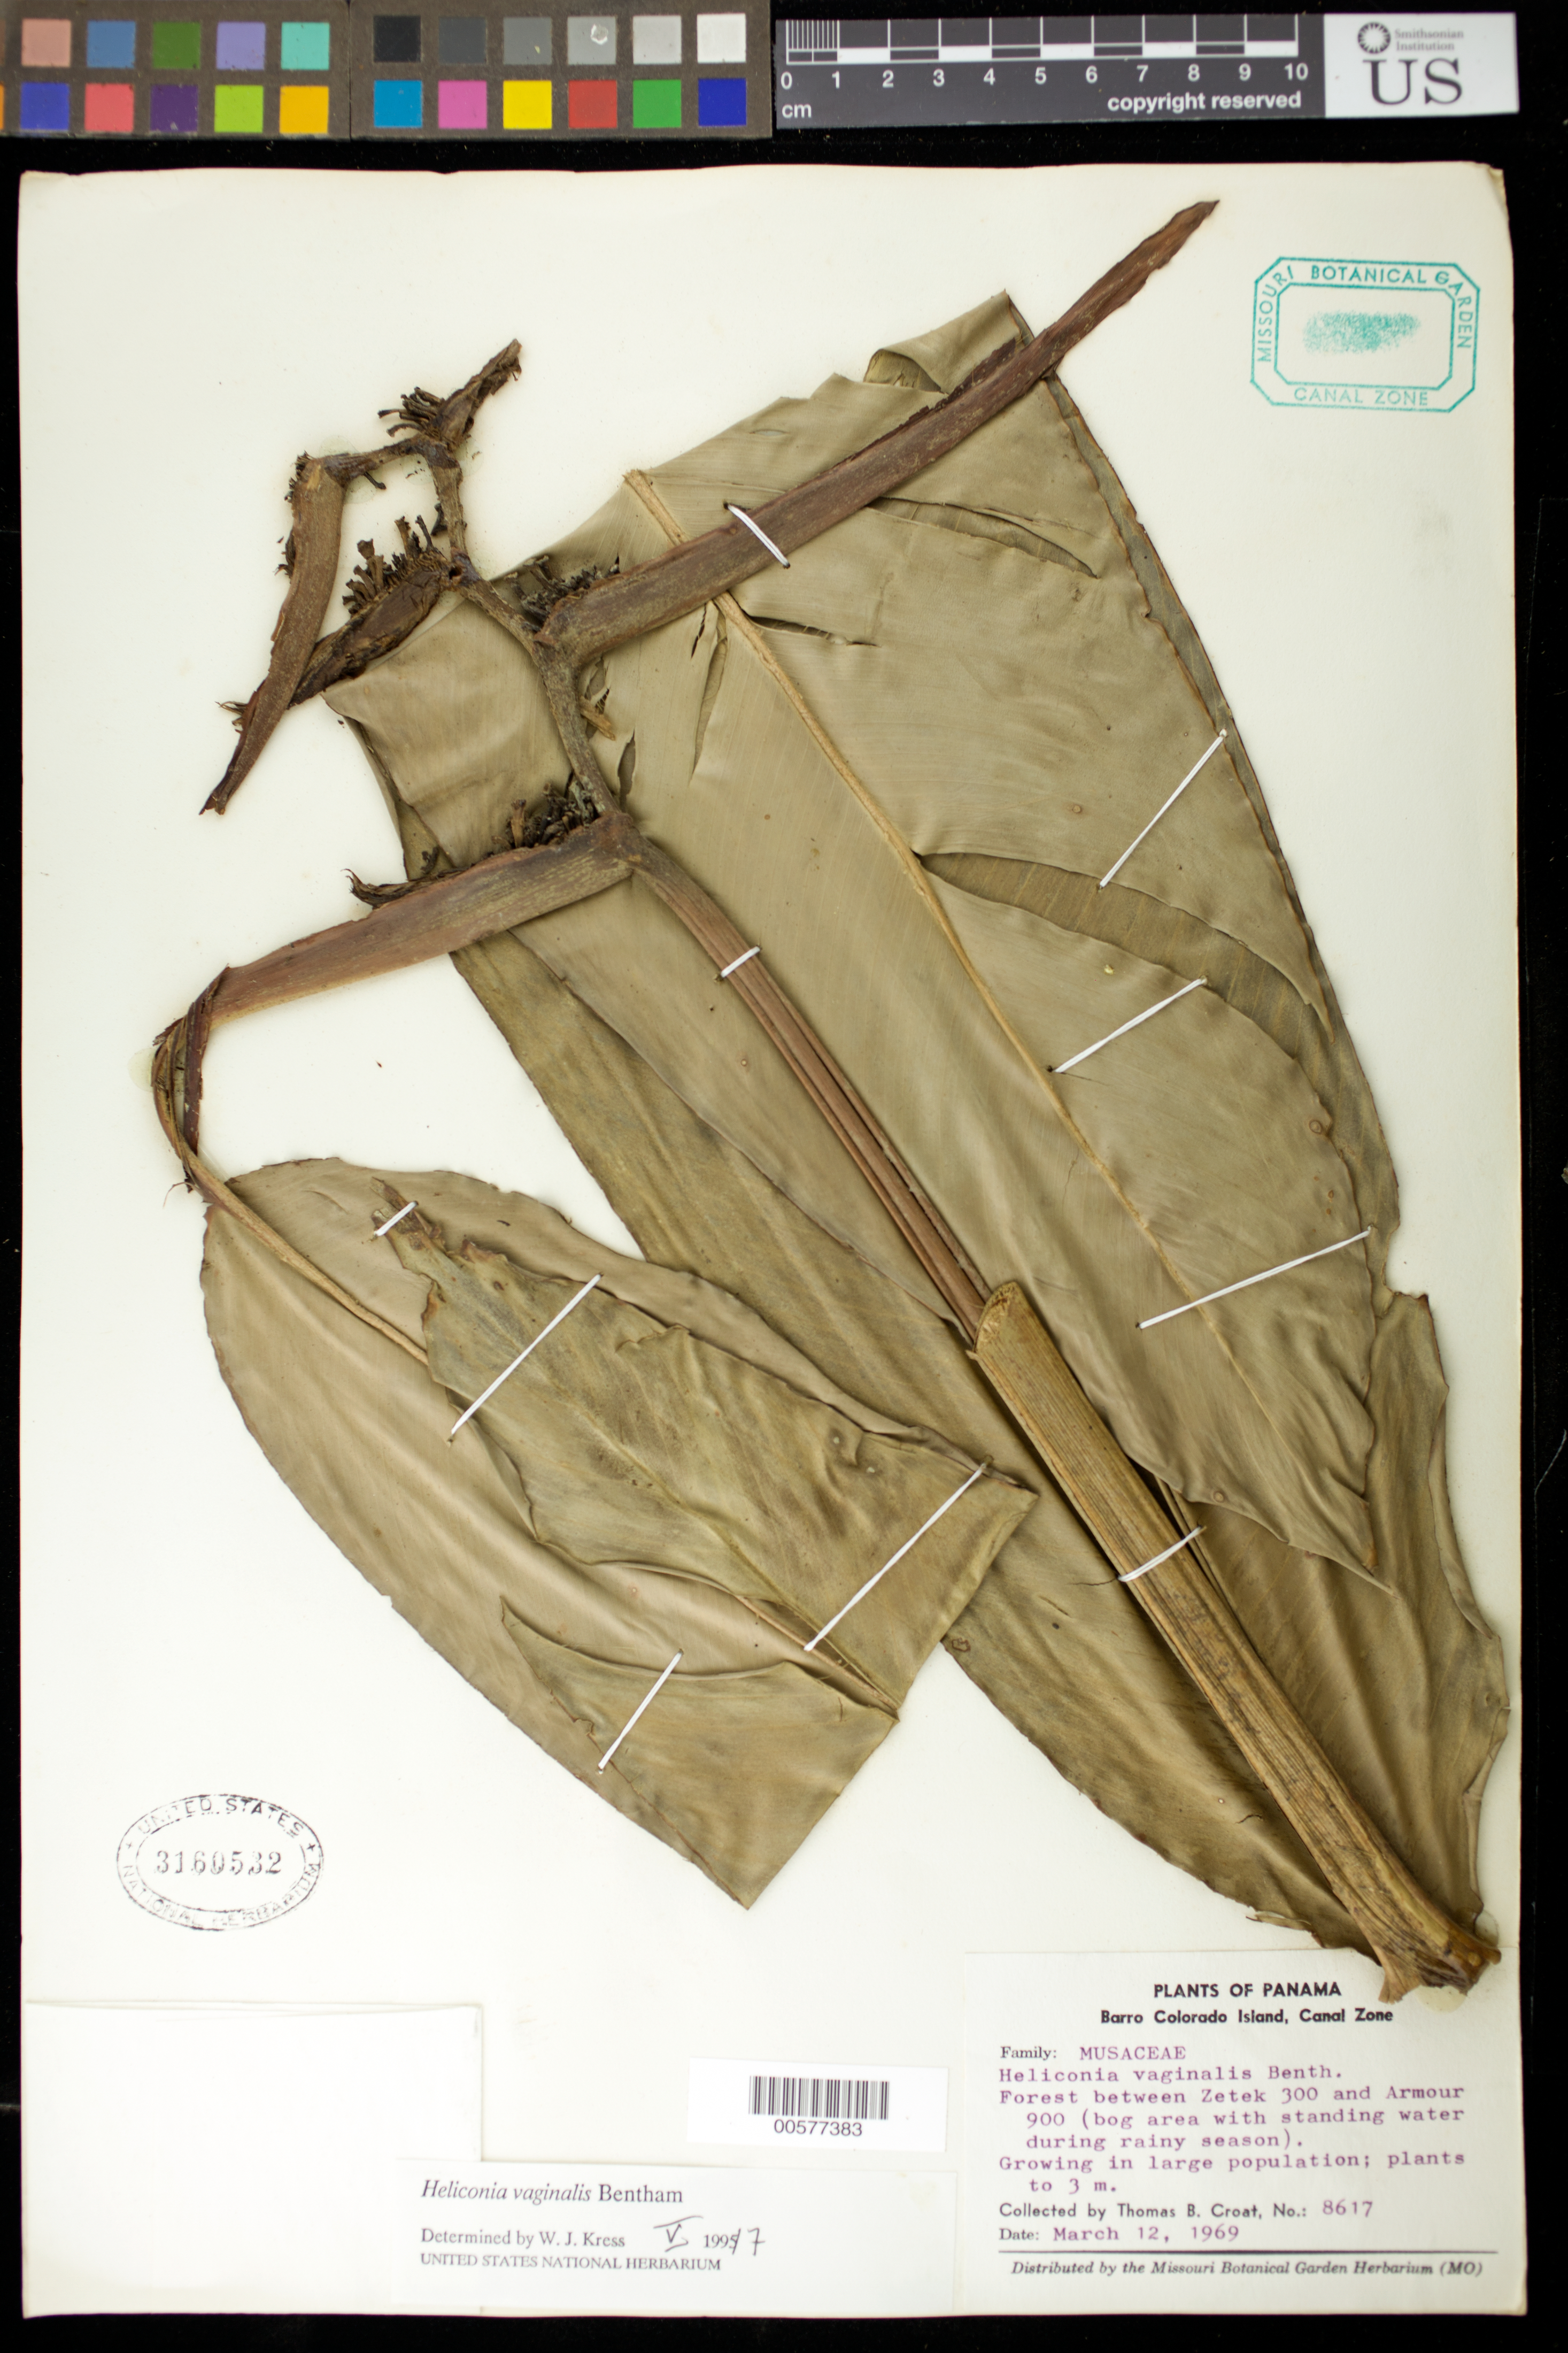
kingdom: Plantae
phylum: Tracheophyta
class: Liliopsida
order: Zingiberales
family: Heliconiaceae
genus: Heliconia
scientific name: Heliconia vaginalis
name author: Benth.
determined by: Croat, Thomas B., Missouri Botanical Garden (MO)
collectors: T. B. Croat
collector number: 8617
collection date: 1969-03-12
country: Panama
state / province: Panamá Oeste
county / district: Canal Zone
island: Barro Colorado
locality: Forest between Zetak 300 and Armour 900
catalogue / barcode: US 3160532